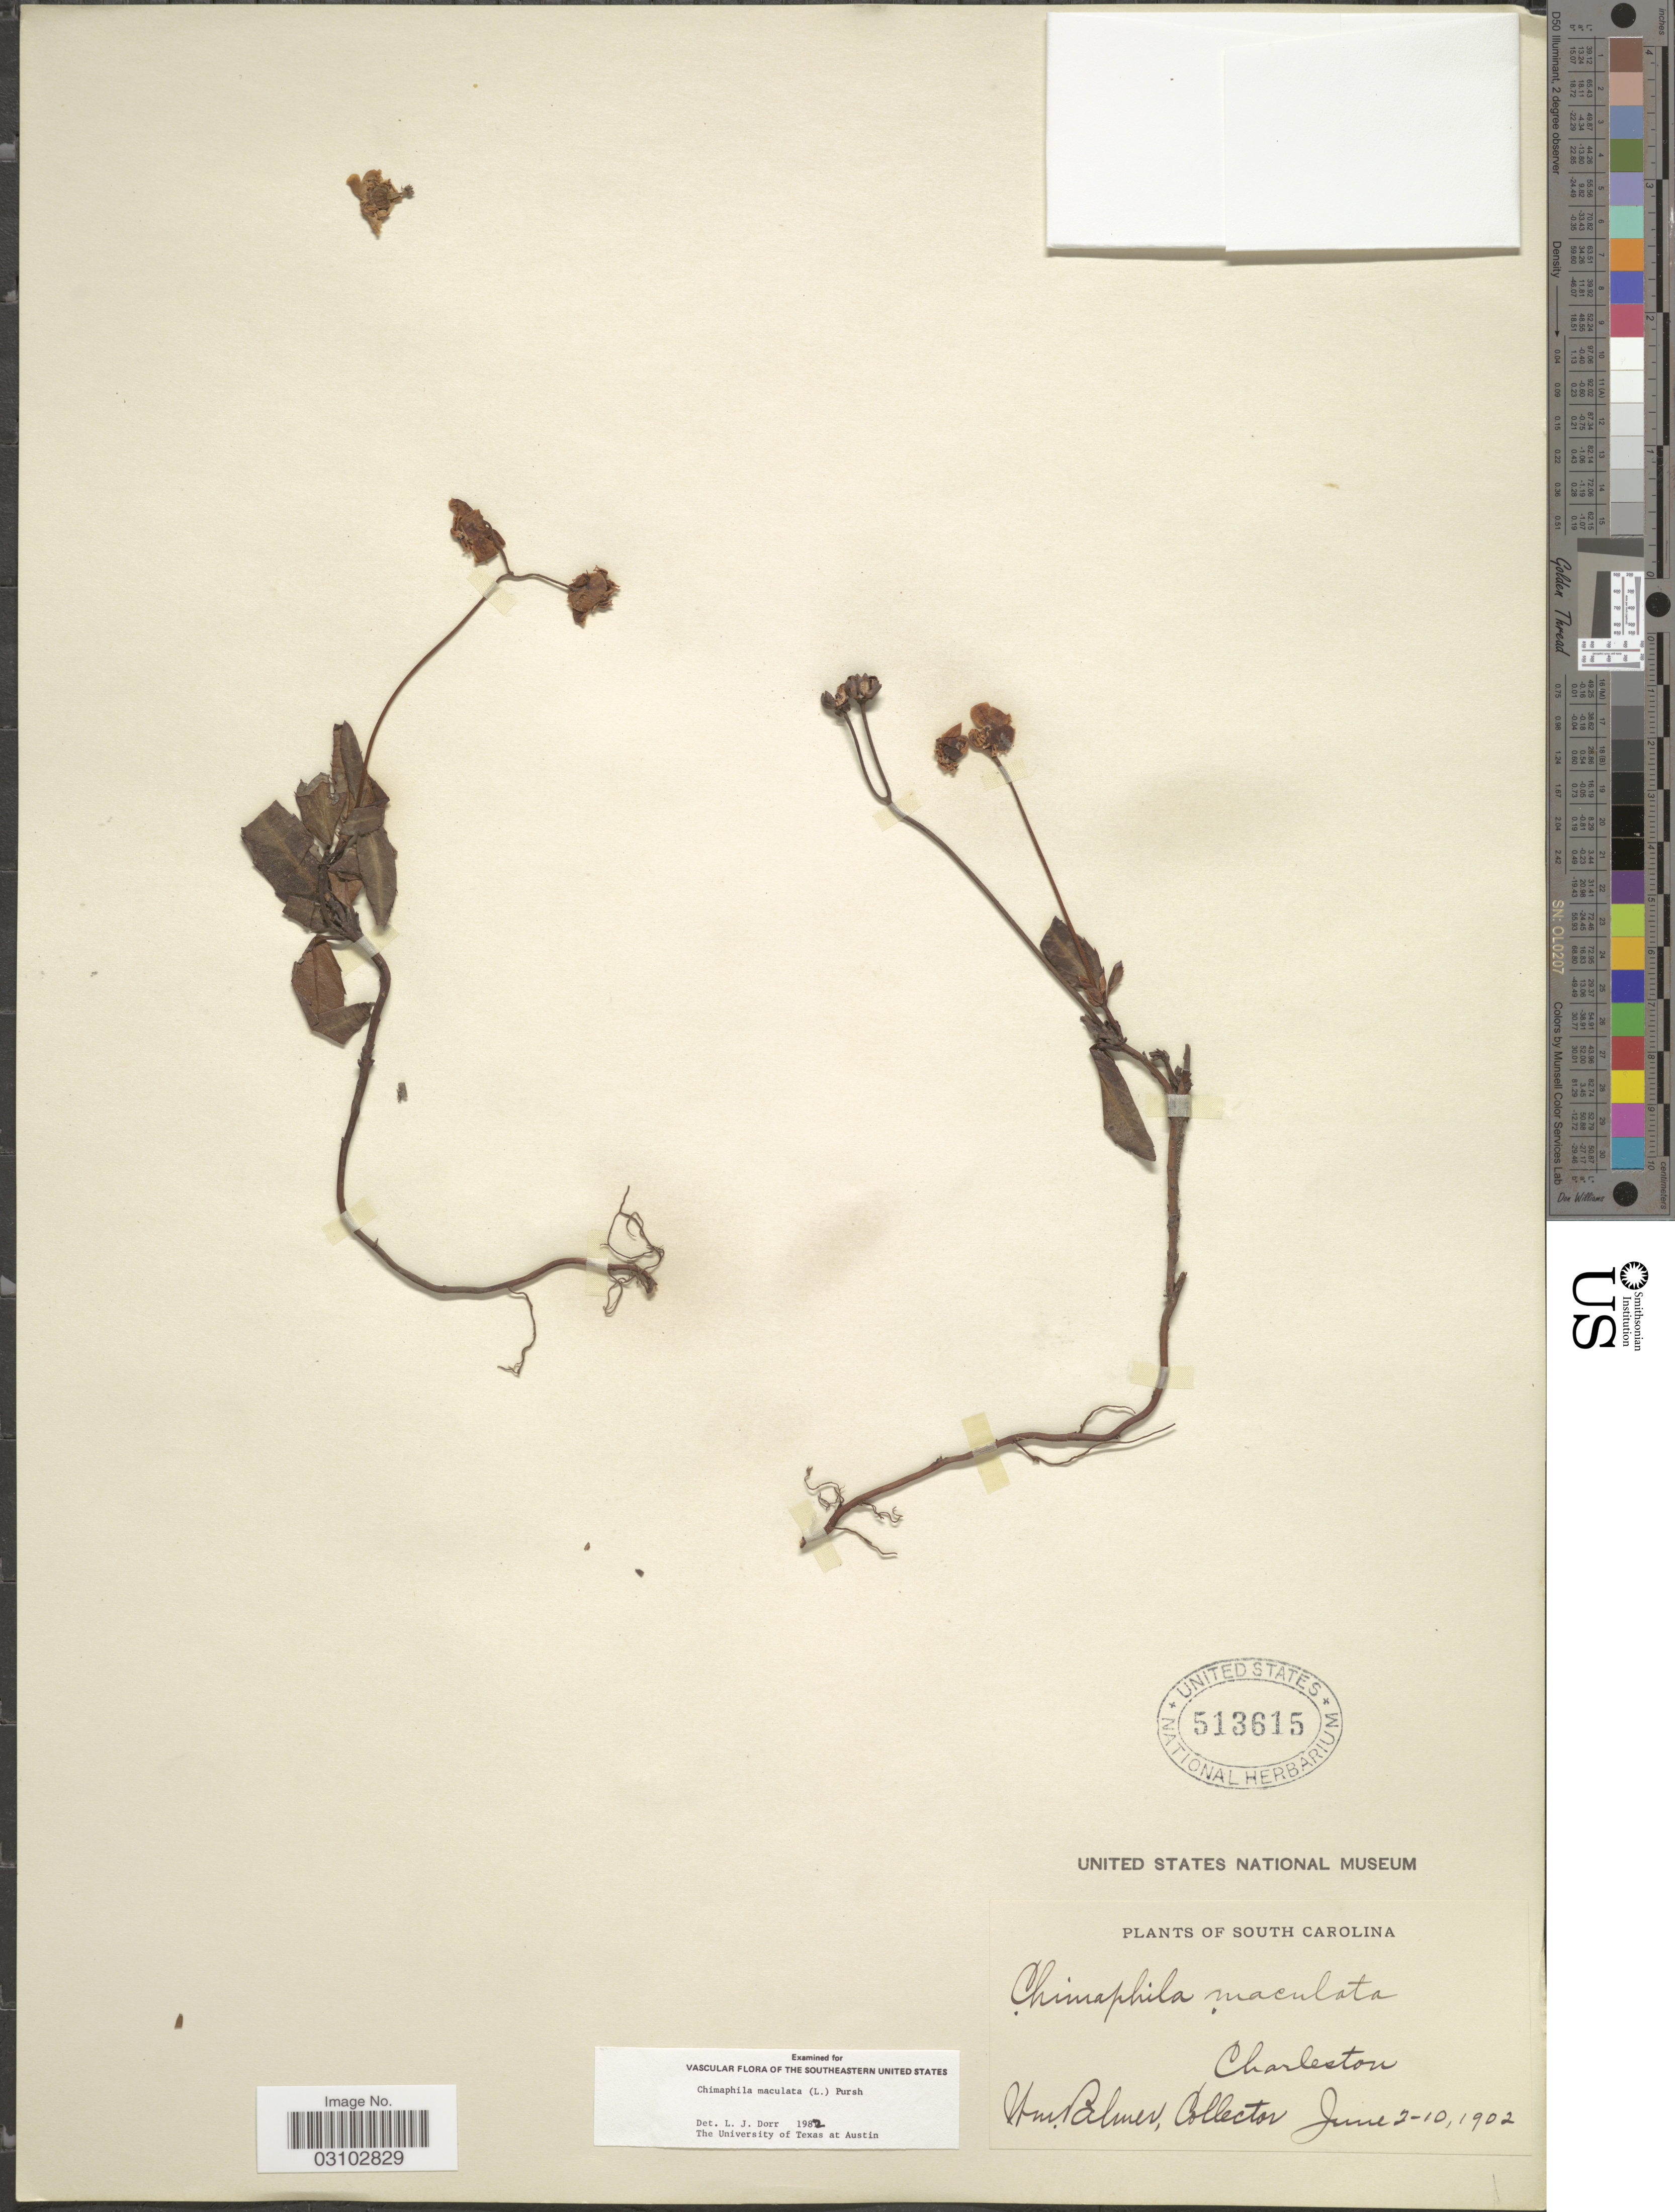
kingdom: Plantae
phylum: Tracheophyta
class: Magnoliopsida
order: Ericales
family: Ericaceae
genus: Chimaphila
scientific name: Chimaphila maculata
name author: (L.) Pursh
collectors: W. Palmer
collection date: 1902-06-02/1902-06-10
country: United States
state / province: South Carolina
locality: Charleston.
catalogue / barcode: US 513615